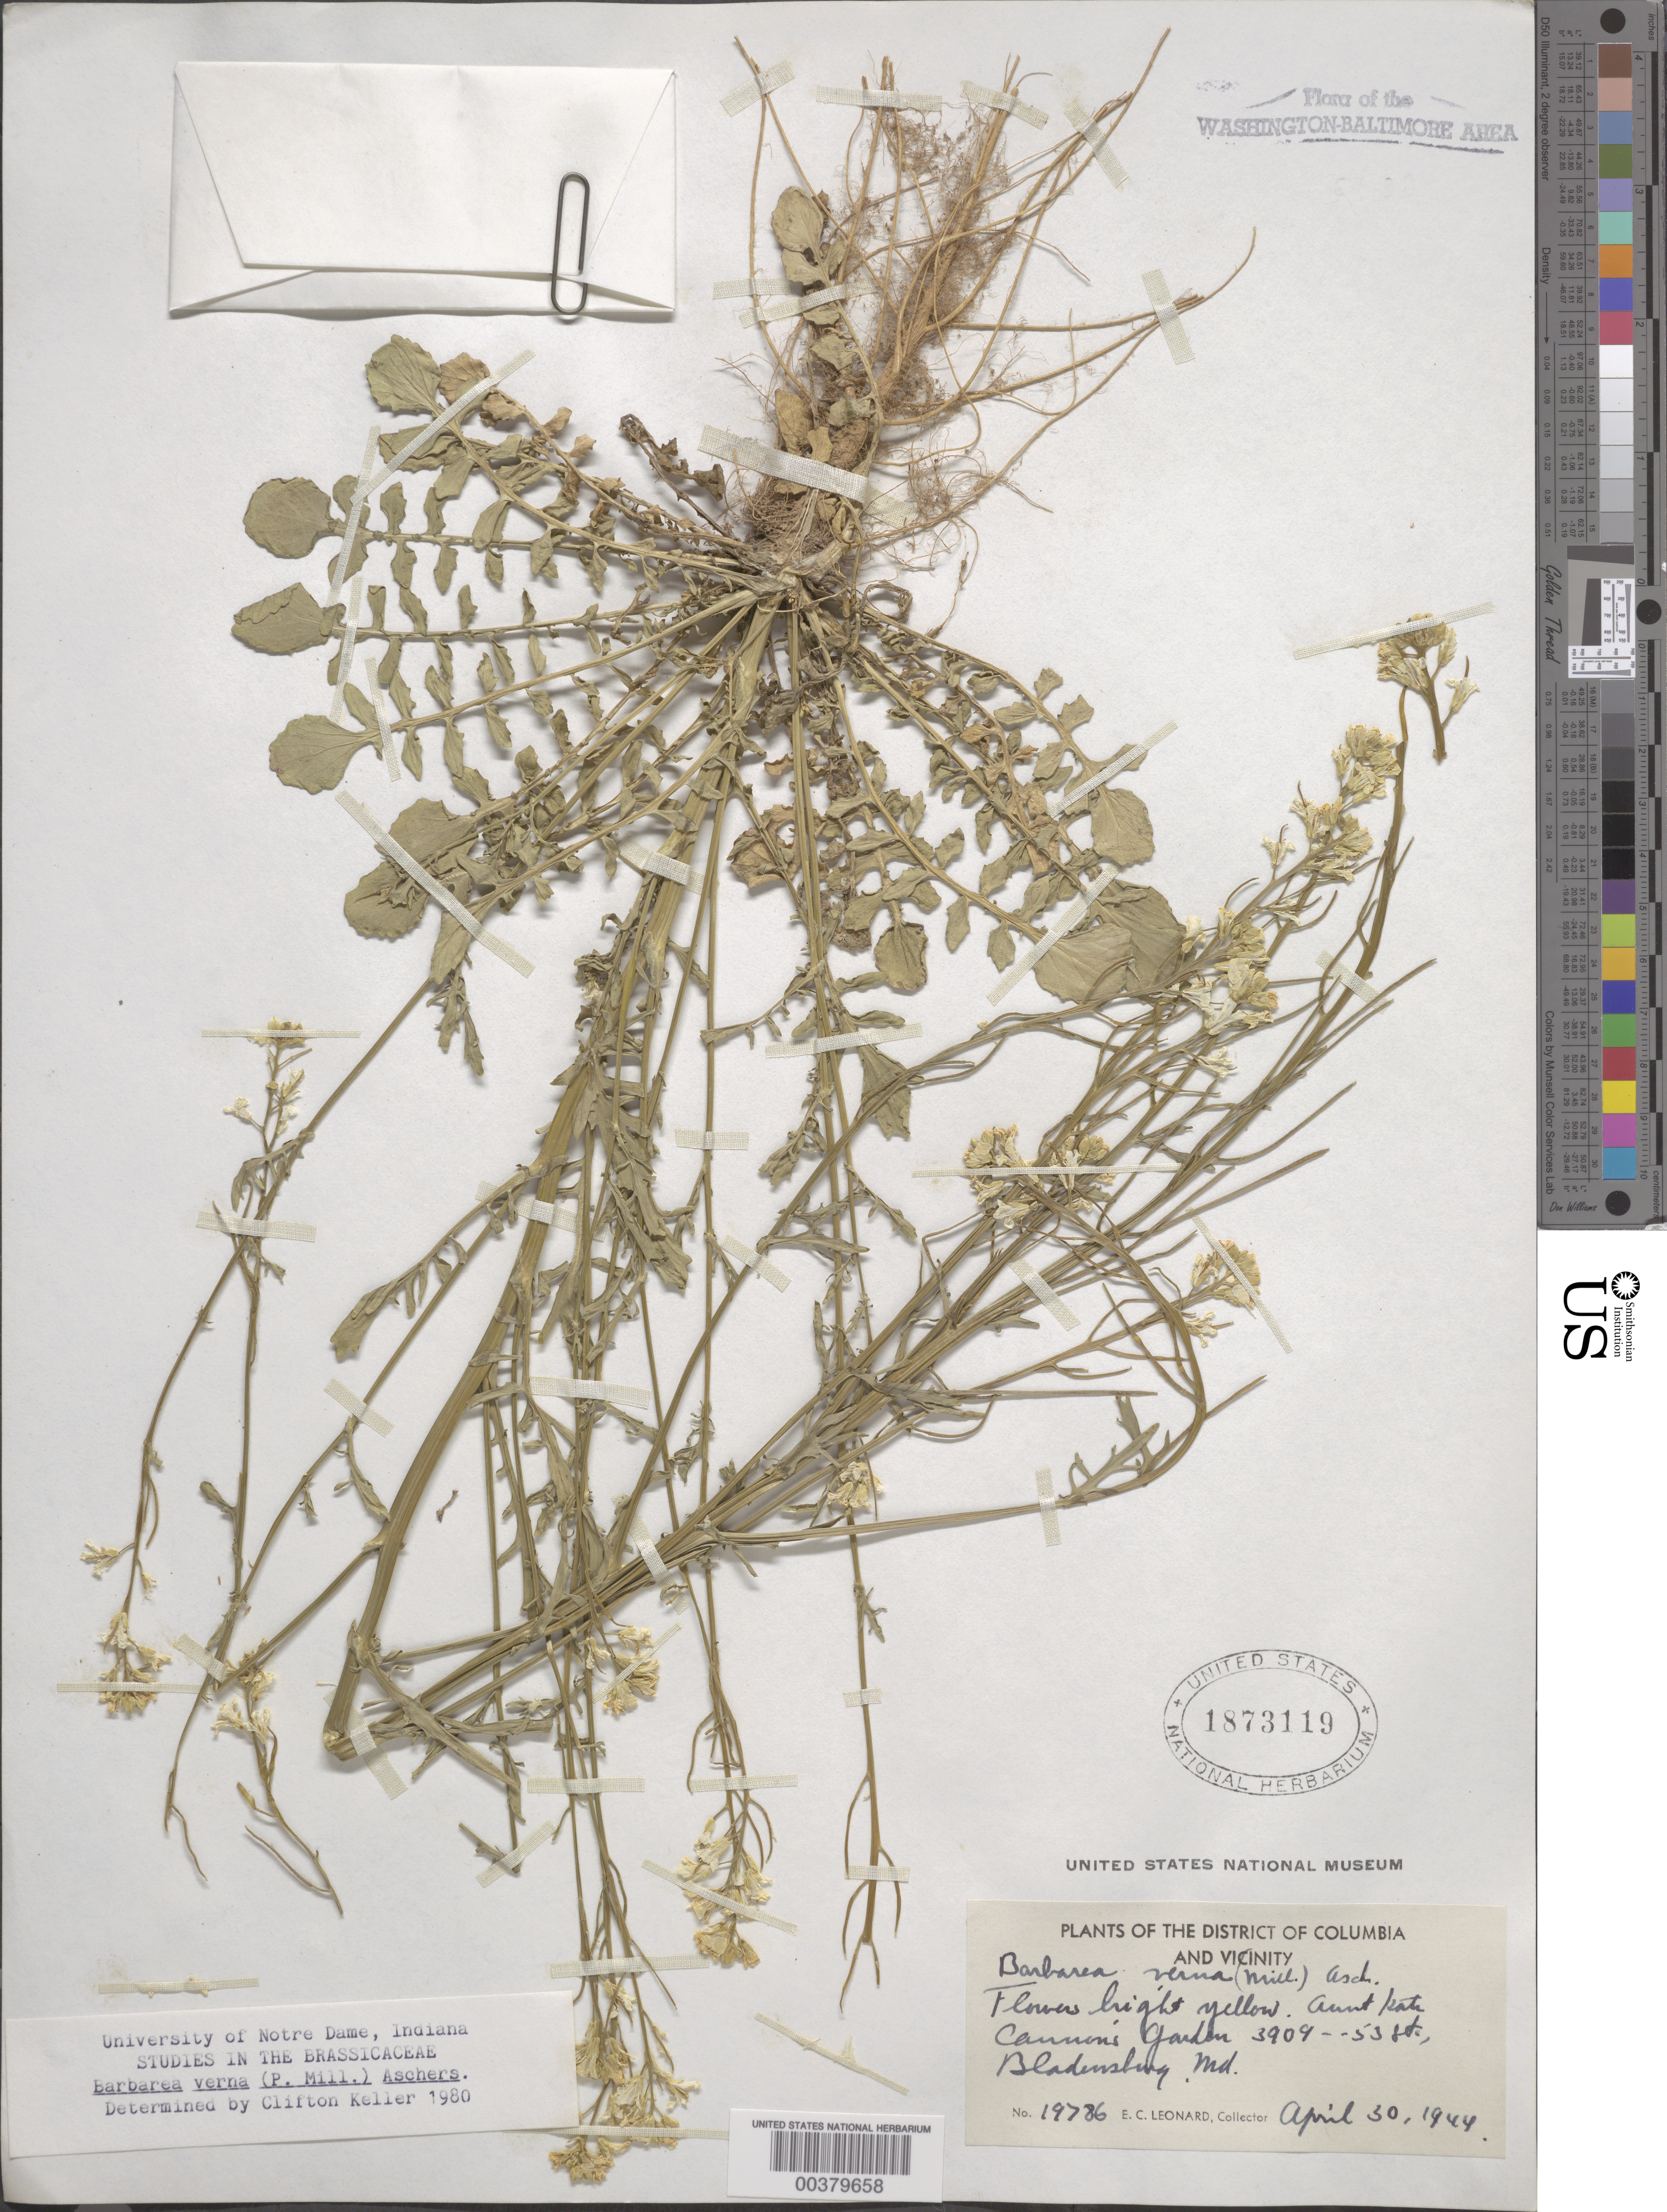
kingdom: Plantae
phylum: Tracheophyta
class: Magnoliopsida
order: Brassicales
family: Brassicaceae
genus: Barbarea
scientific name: Barbarea verna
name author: (Mill.) Asch.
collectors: E. C. Leonard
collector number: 19786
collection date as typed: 30 Apr 1944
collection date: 1944-04-30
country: United States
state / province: Maryland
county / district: Prince George's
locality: Bladensburg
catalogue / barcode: US 1873119